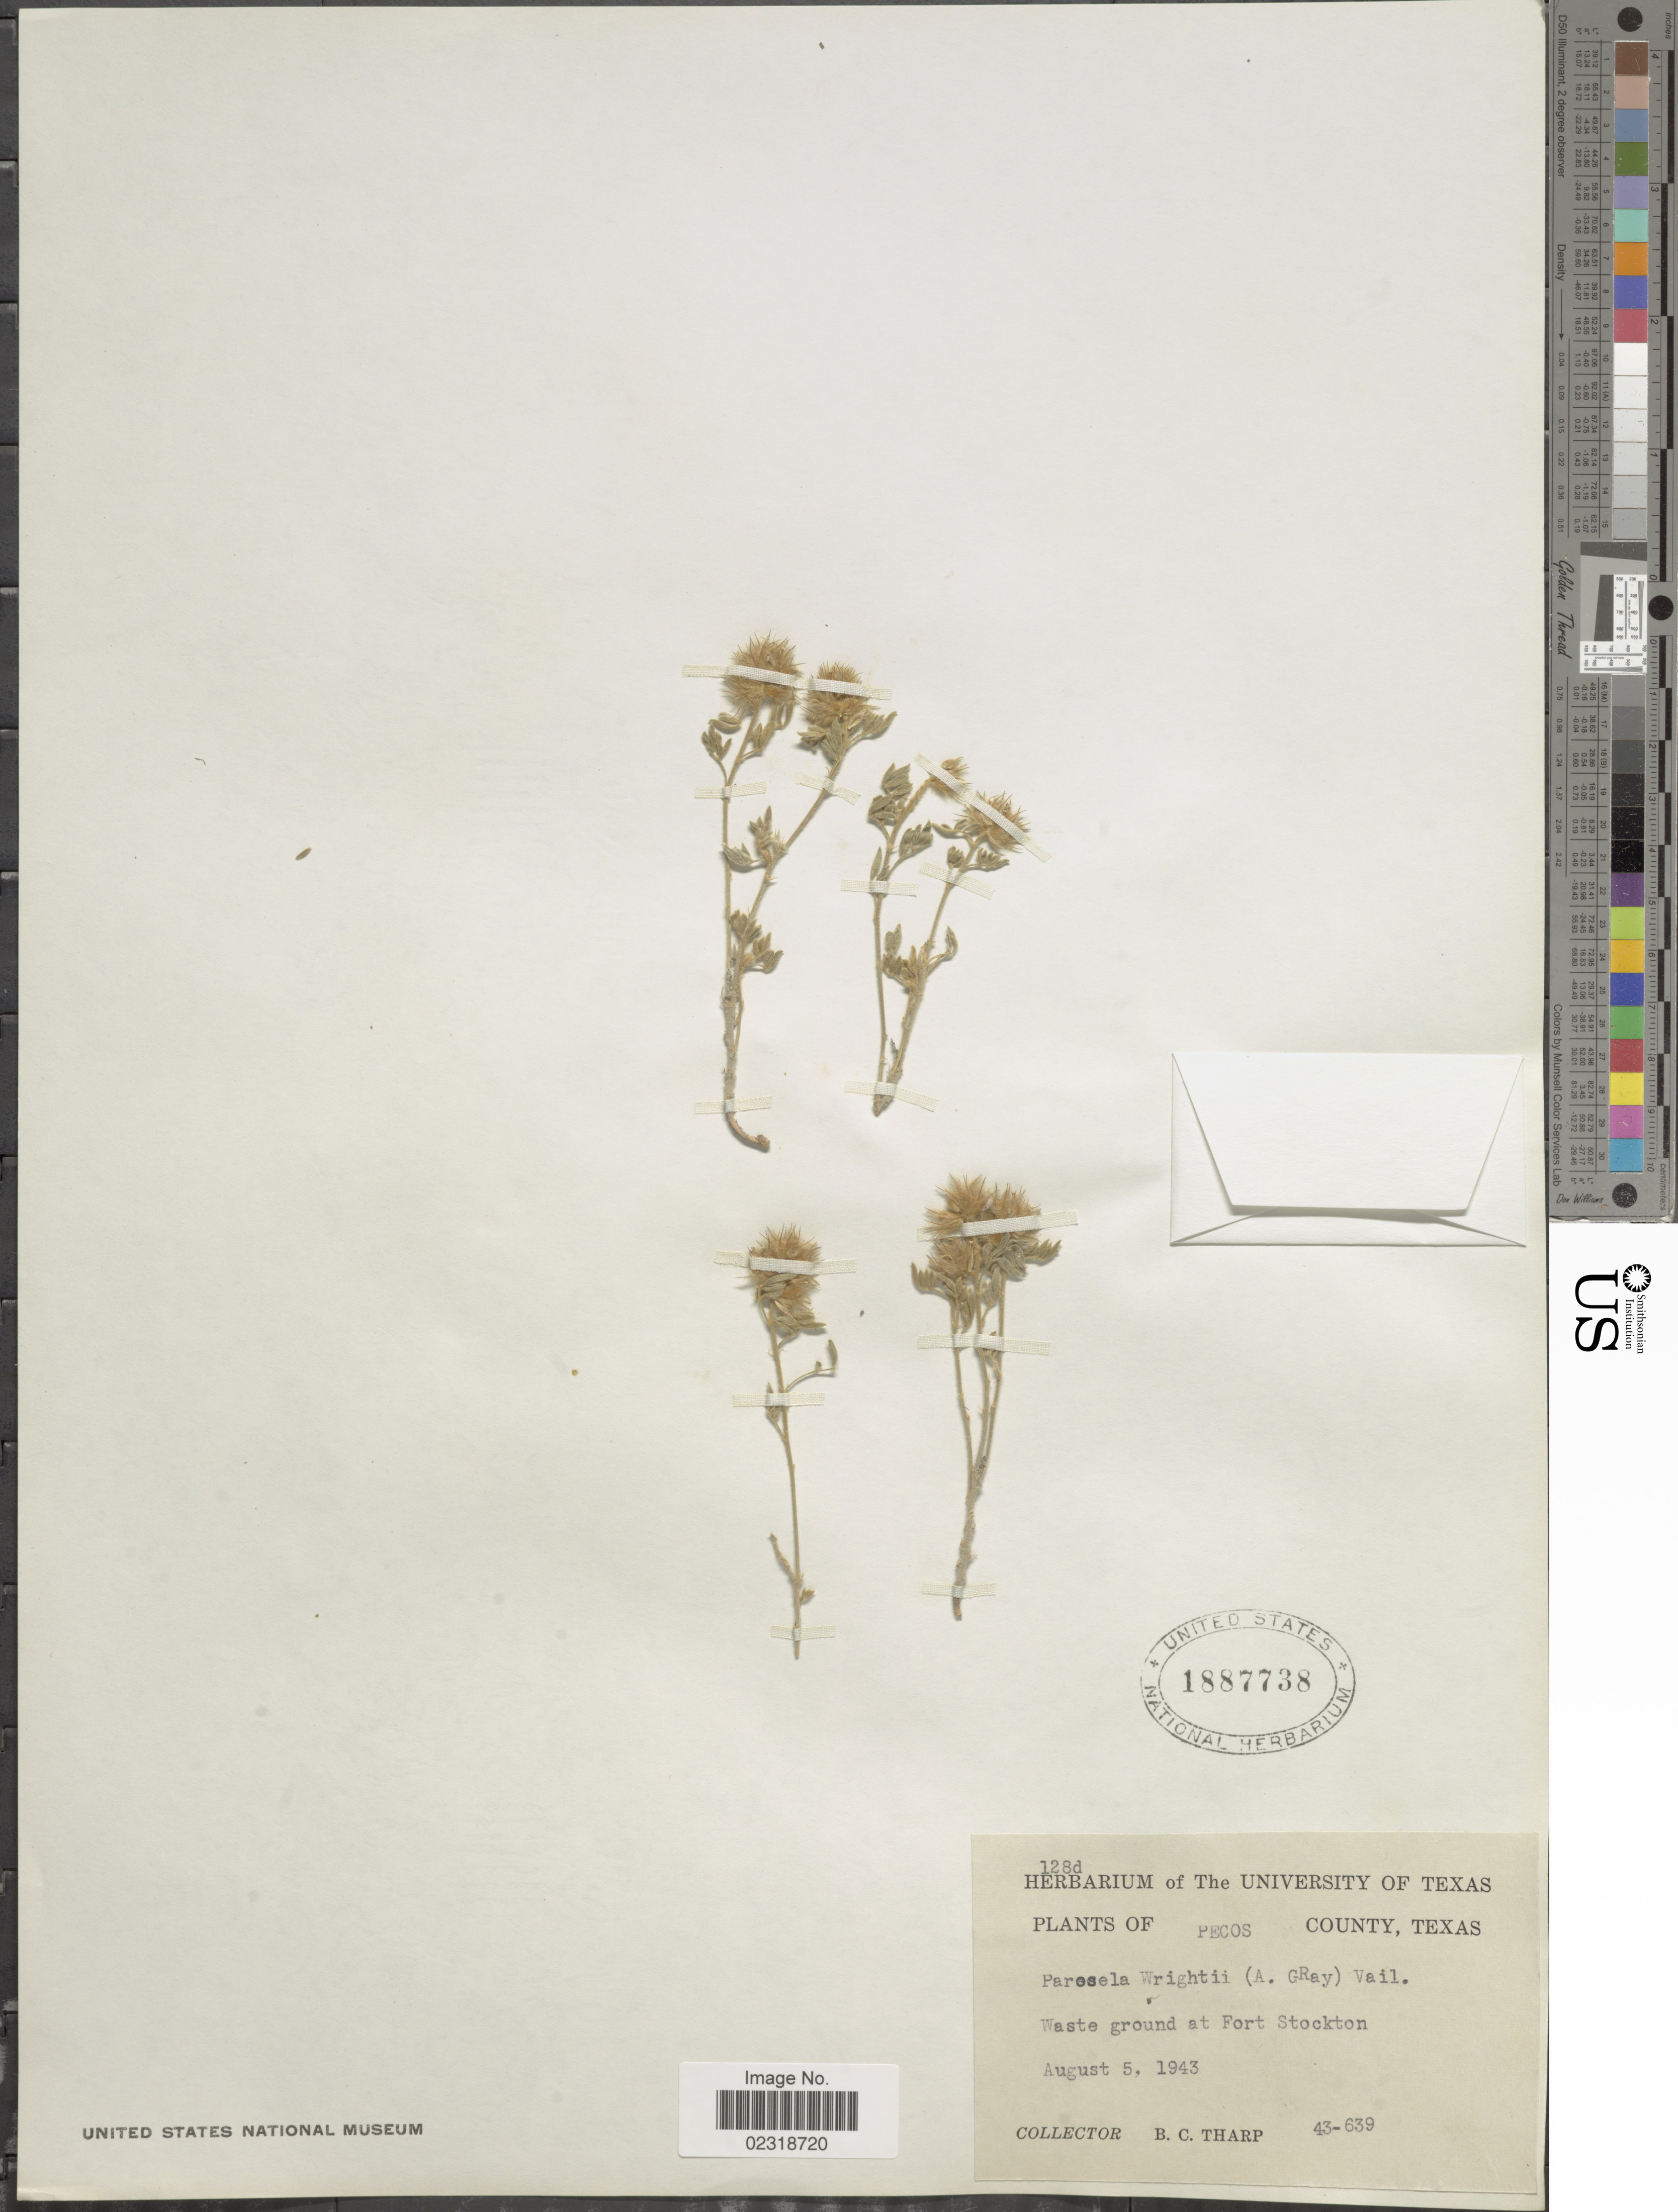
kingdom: Plantae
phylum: Tracheophyta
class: Magnoliopsida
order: Fabales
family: Fabaceae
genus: Dalea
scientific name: Dalea wrightii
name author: A. Gray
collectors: B. C. Tharp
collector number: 43-639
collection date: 1943-08-05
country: United States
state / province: Texas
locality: Pecos County, waste ground at Fort Stockton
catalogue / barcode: US 1887738